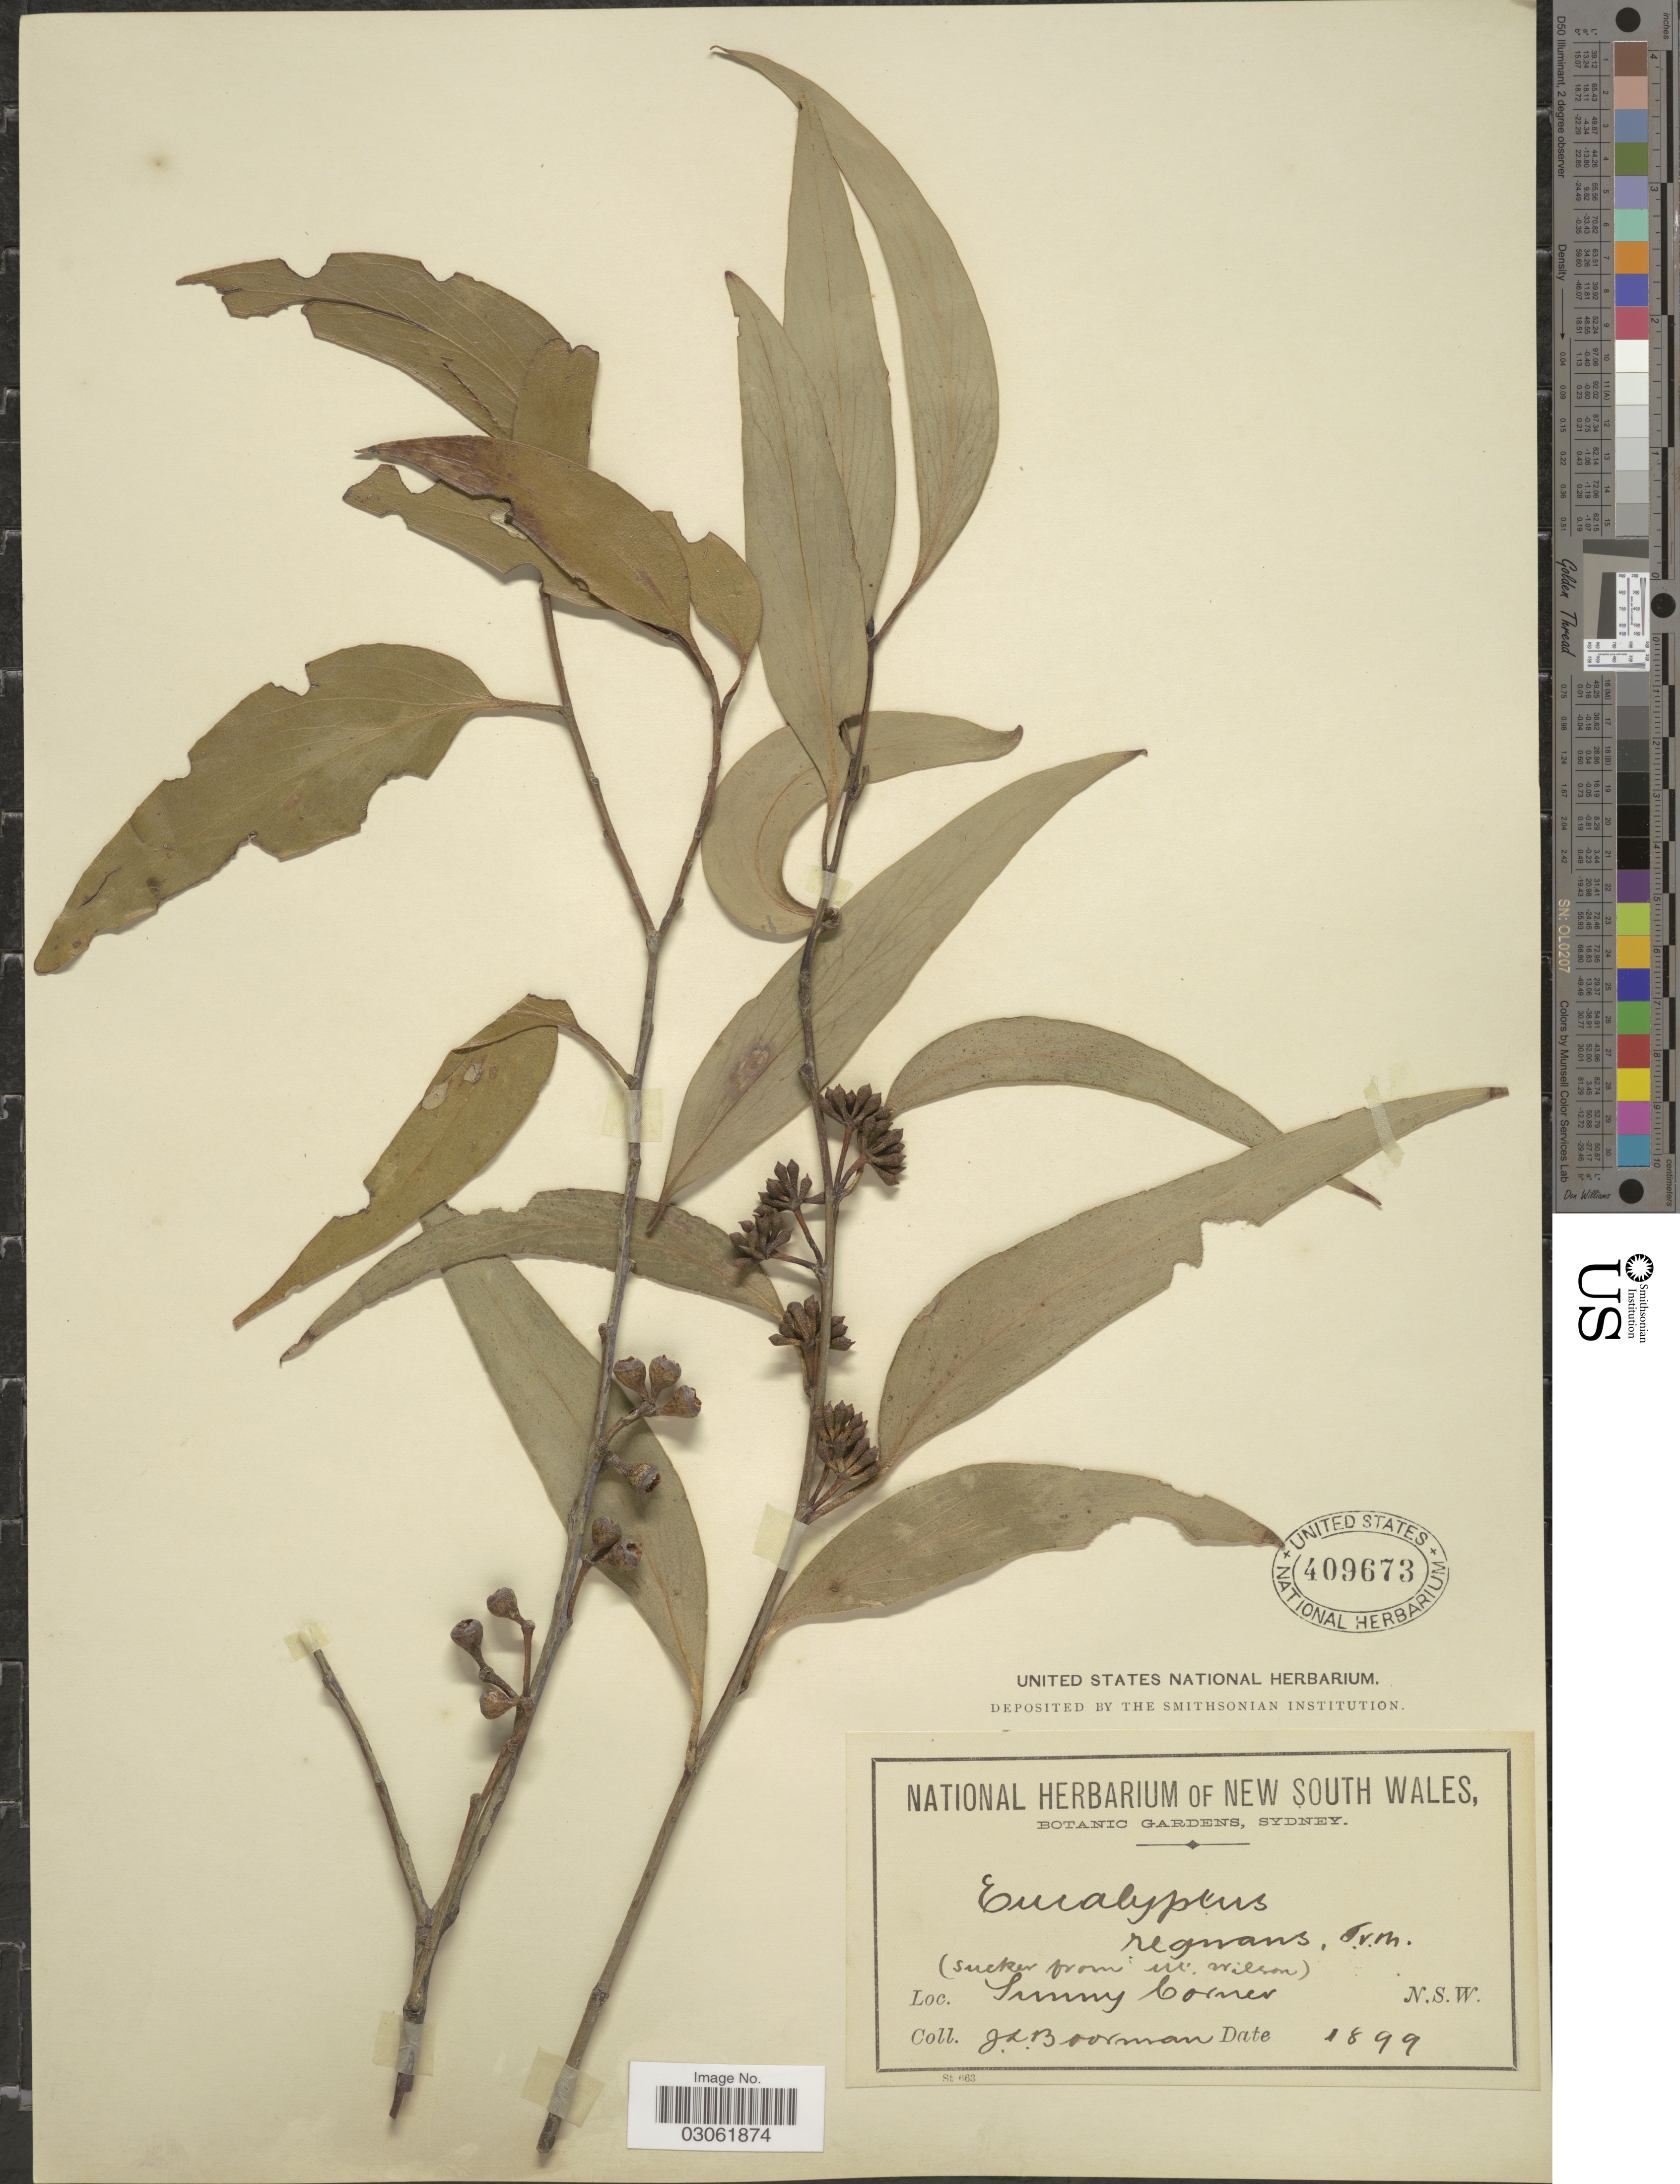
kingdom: Plantae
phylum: Tracheophyta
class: Magnoliopsida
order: Myrtales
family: Myrtaceae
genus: Eucalyptus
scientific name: Eucalyptus regnans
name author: F. Muell.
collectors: J. Boorman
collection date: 1899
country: Australia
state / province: New South Wales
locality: Sunny Corner.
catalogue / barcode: US 409673